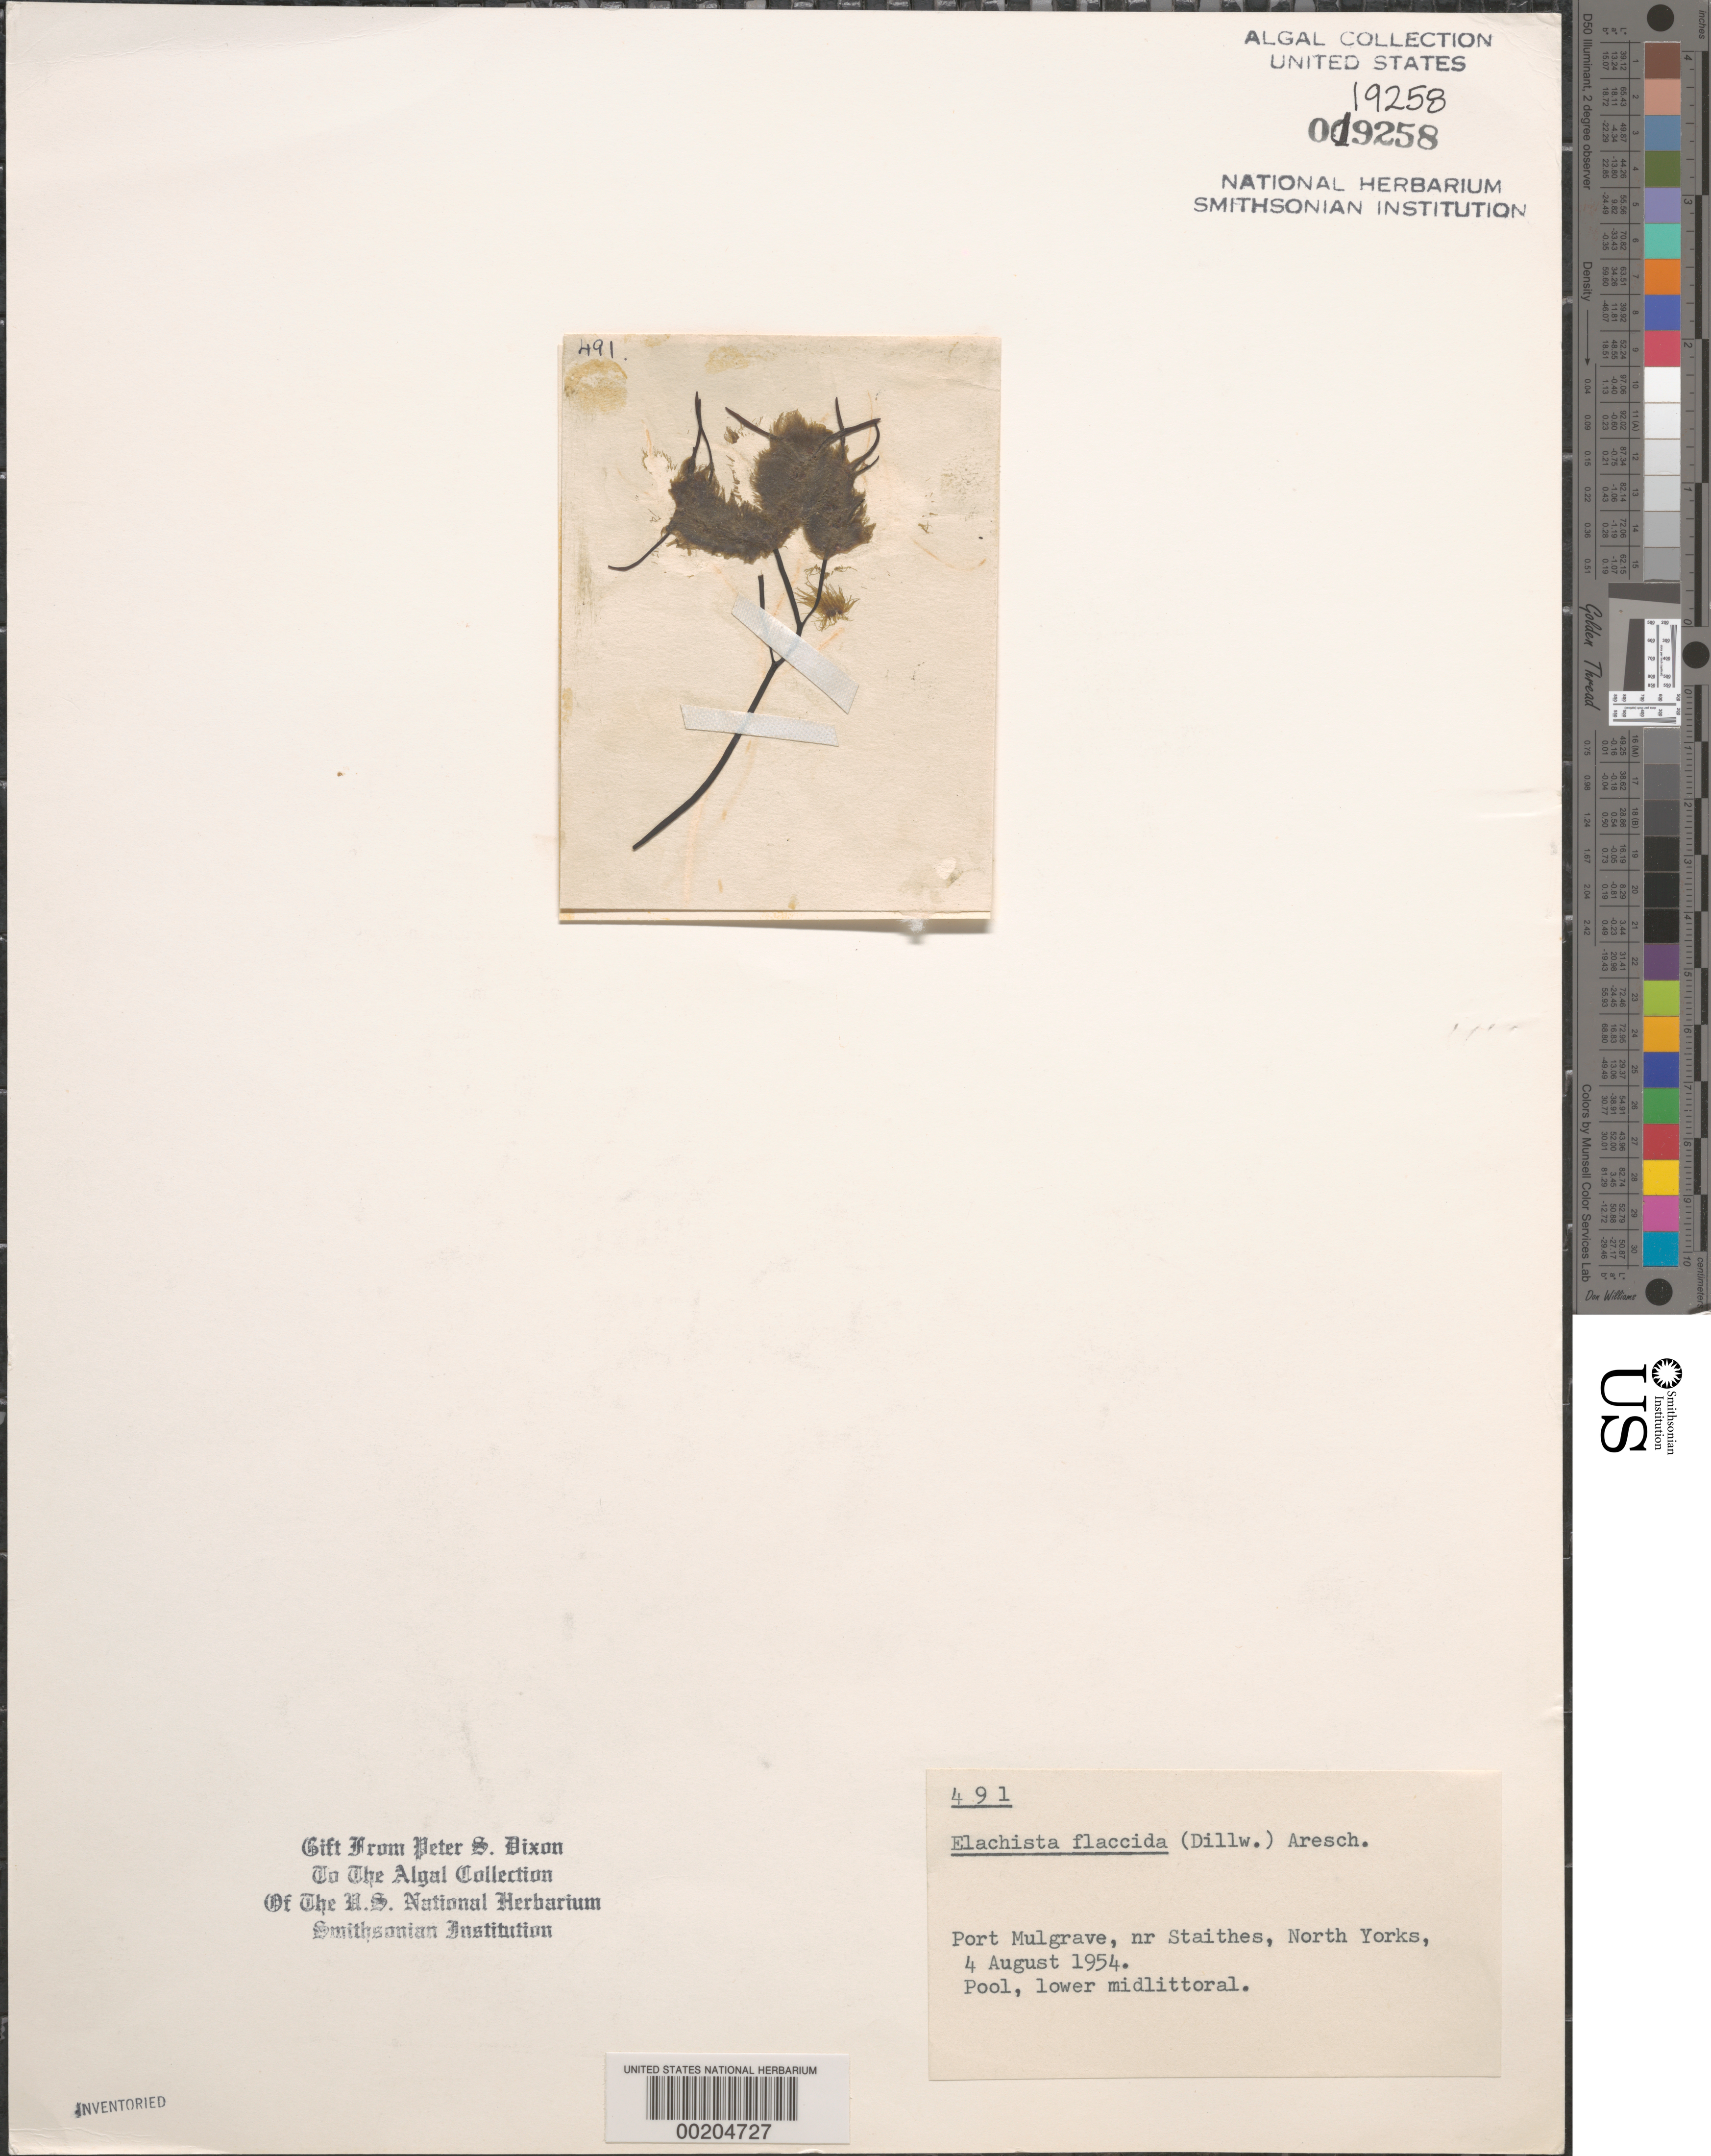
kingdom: Chromista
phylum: Ochrophyta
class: Phaeophyceae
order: Ectocarpales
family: Chordariaceae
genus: Elachista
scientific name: Elachista flaccida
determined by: Dixon, P. S.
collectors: P. S. Dixon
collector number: PSD 491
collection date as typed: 04 Aug 1954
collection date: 1954-08-04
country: United Kingdom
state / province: England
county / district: North Yorkshire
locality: Port Mulgrave, near Staithes (Straithes)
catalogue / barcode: US 19258